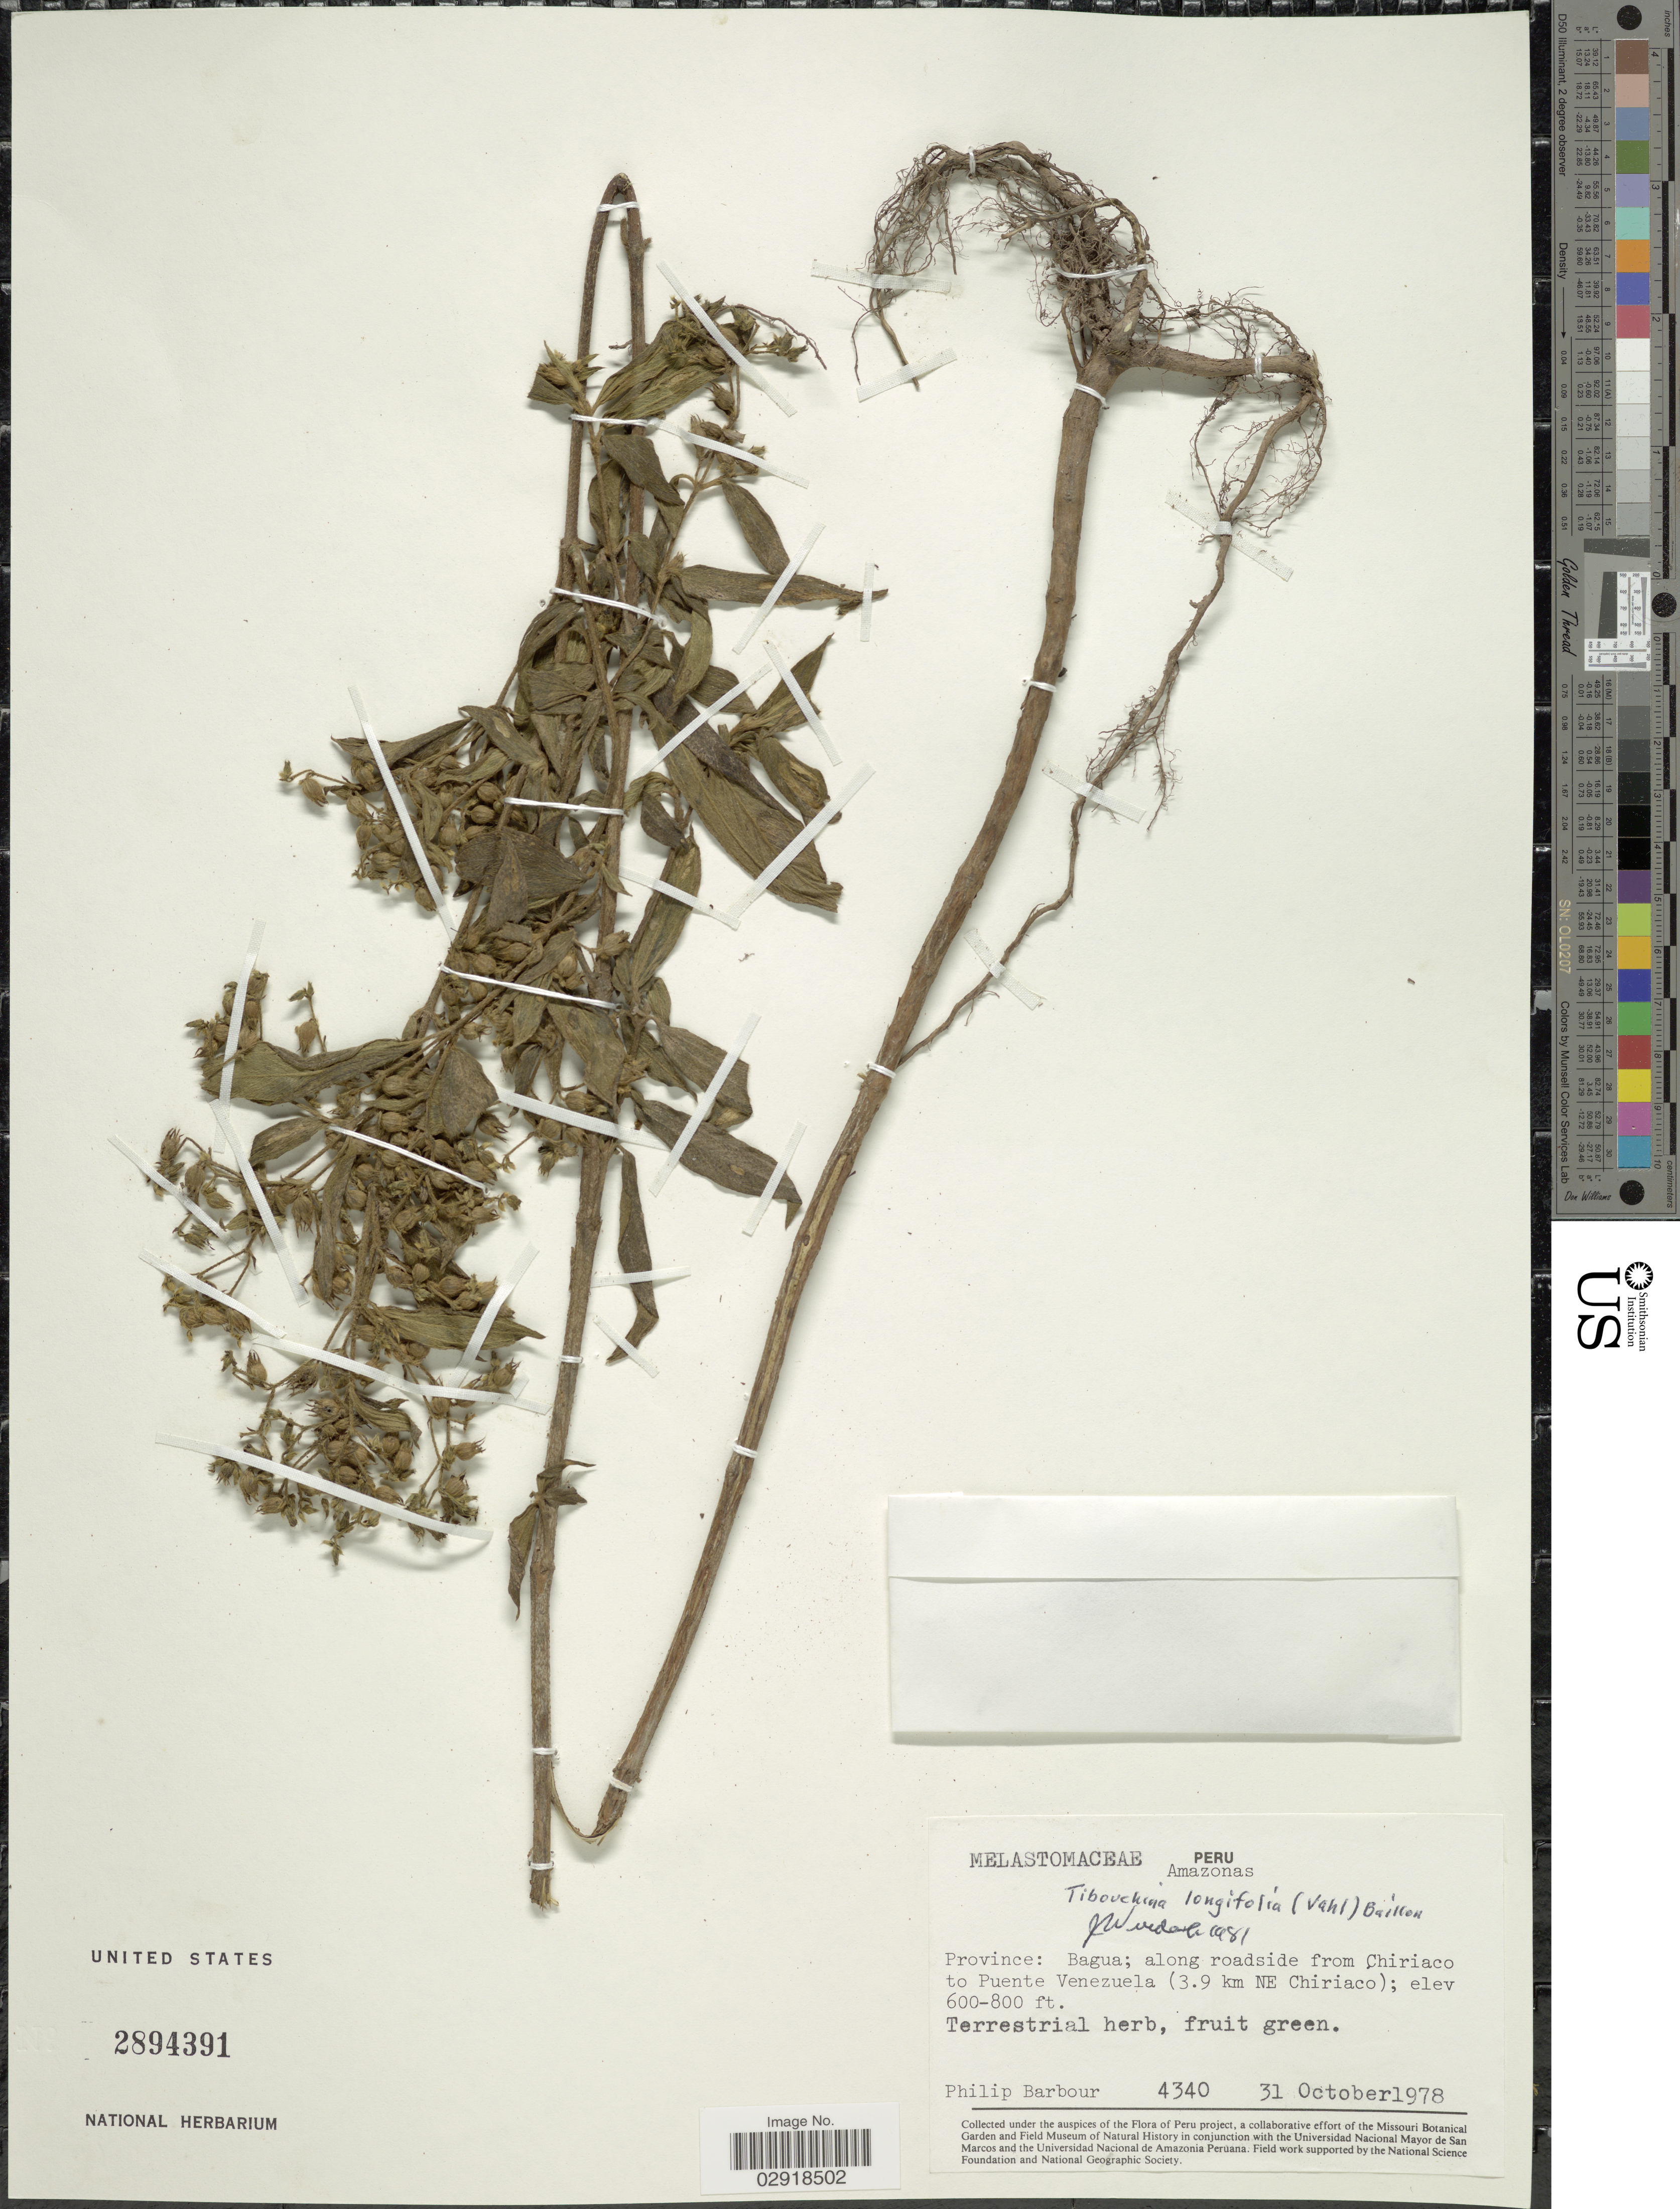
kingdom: Plantae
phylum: Tracheophyta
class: Magnoliopsida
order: Myrtales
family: Melastomataceae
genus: Chaetogastra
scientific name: Chaetogastra longifolia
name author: (Vahl) DC.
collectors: P. Barbour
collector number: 4340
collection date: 1978-10-31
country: Peru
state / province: Amazonas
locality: Province: Bagua; along roadside from Chiriaco to Puente Venezuela (3.9 km NE Chiriaco).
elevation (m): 183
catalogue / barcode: US 2894391